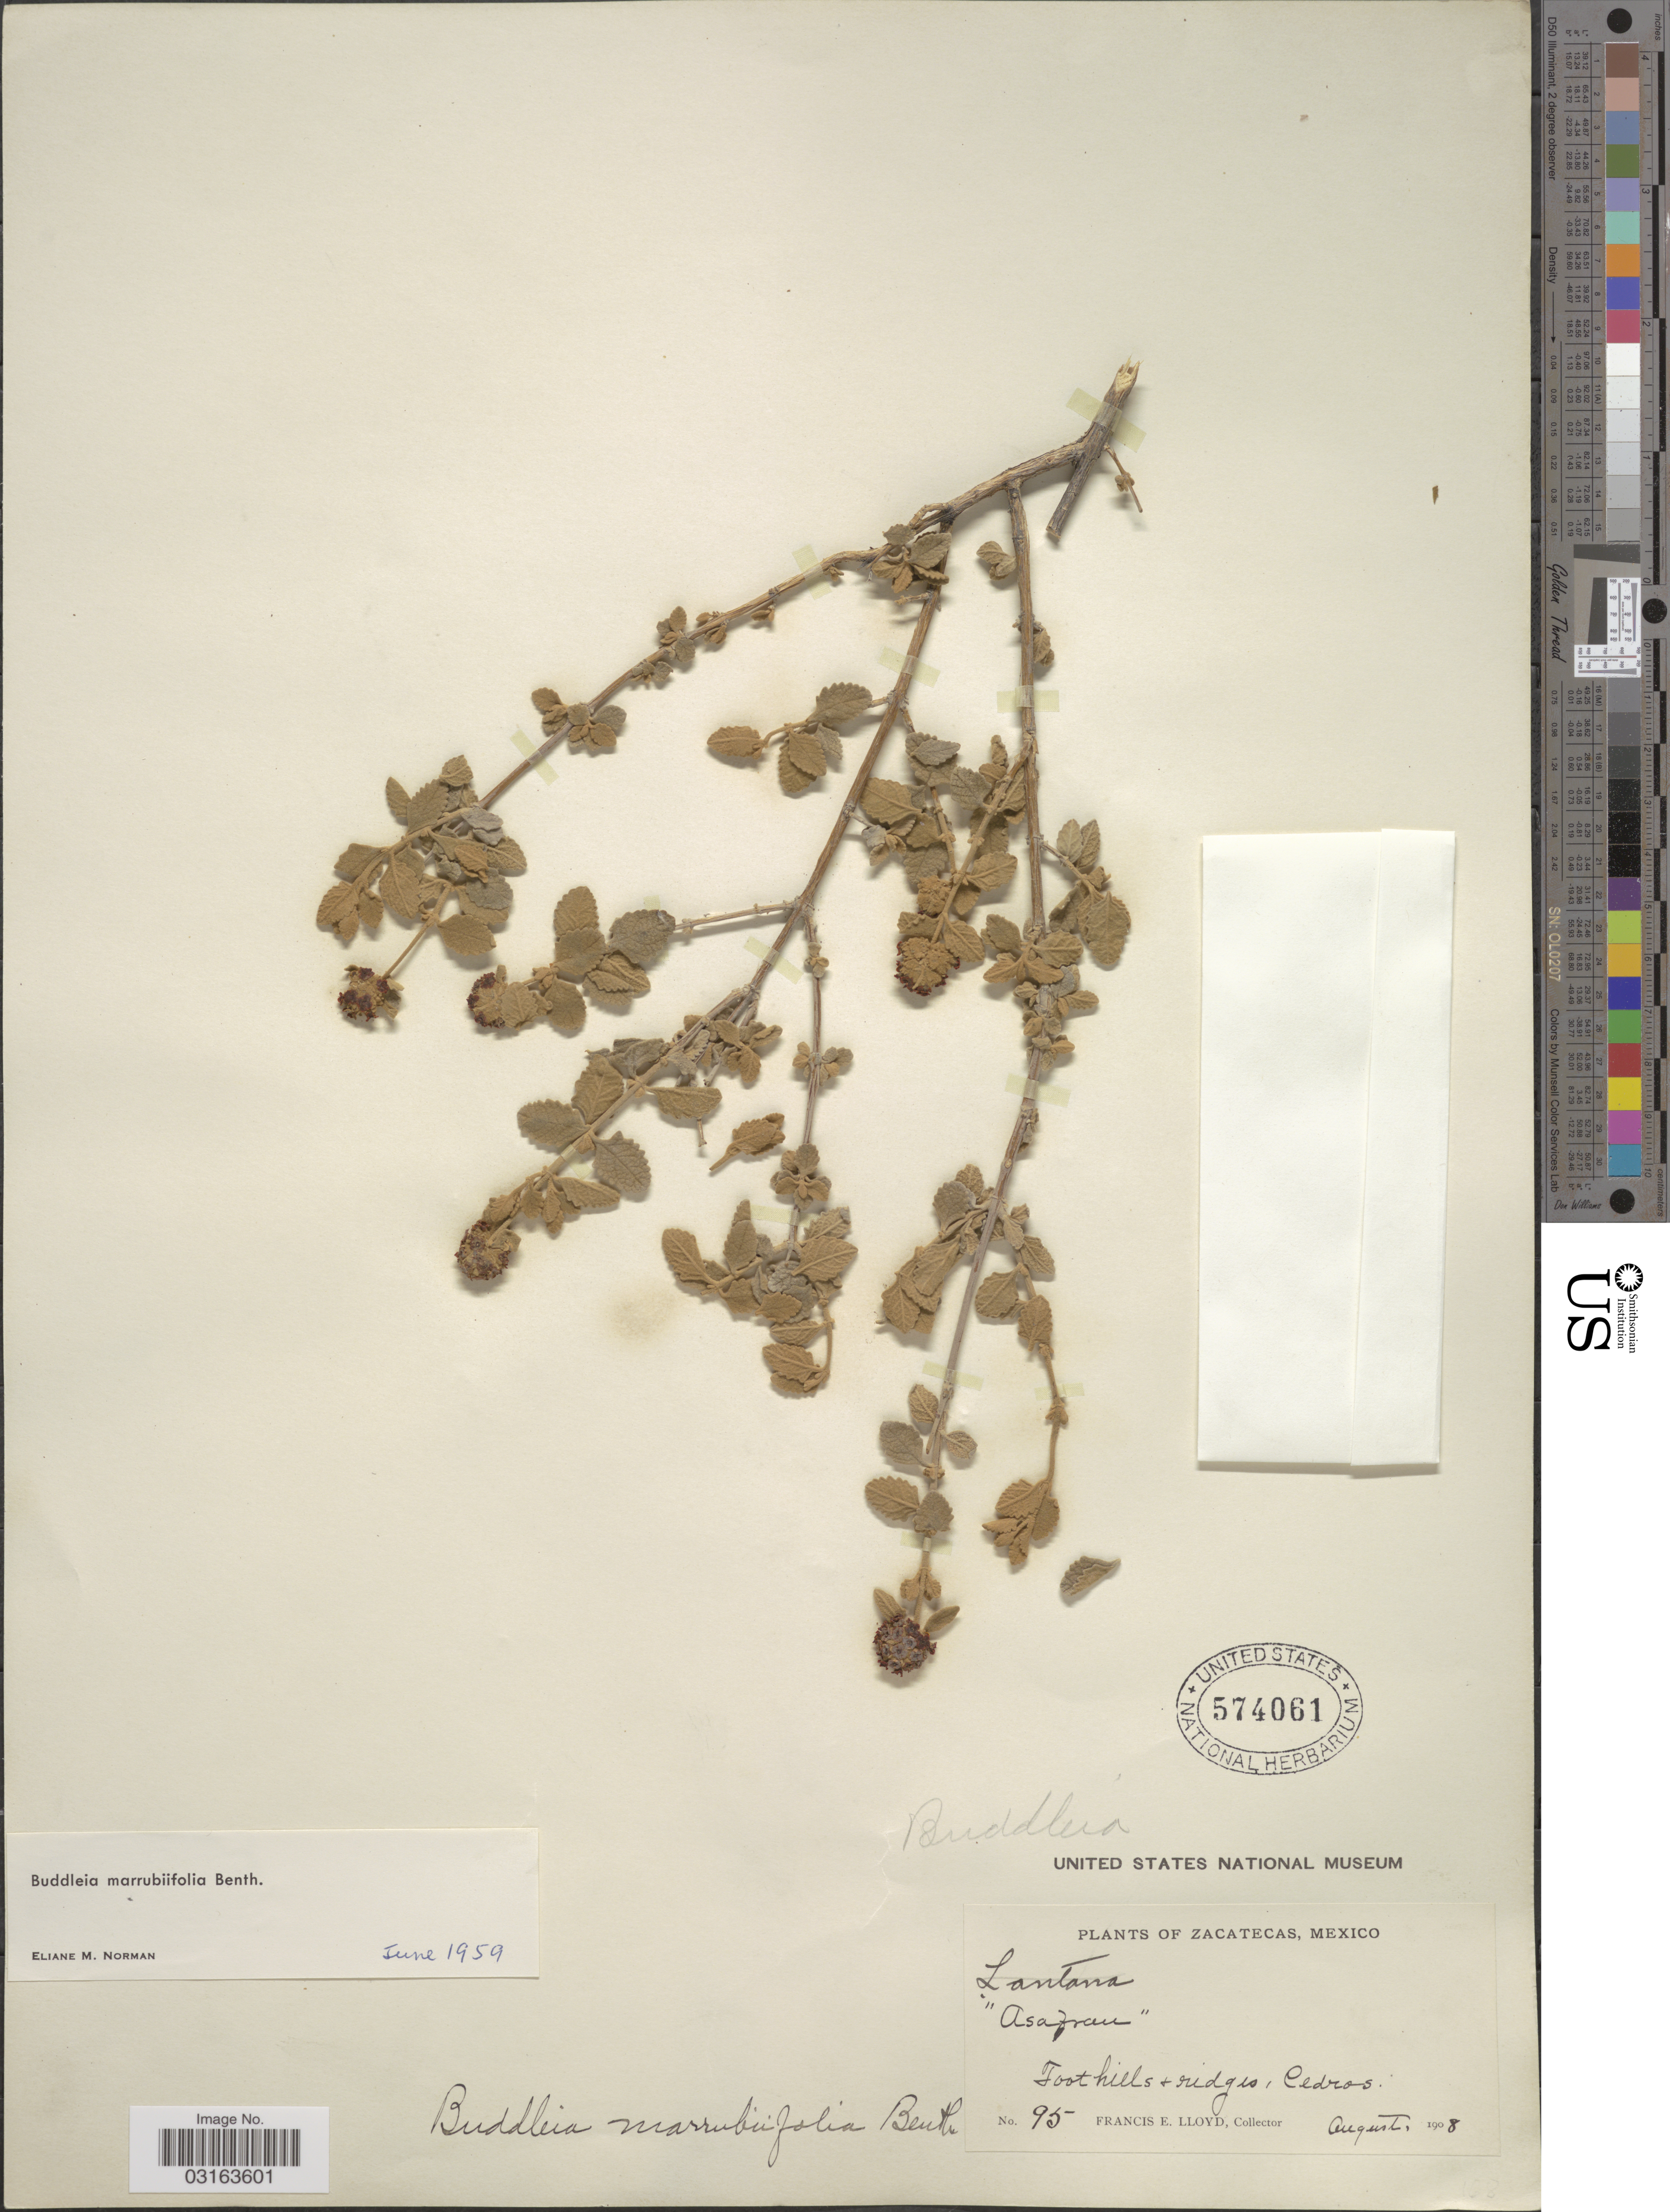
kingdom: Plantae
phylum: Tracheophyta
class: Magnoliopsida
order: Lamiales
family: Scrophulariaceae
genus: Buddleja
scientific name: Buddleja marrubiifolia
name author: Benth.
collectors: Lloyd, C. E.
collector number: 95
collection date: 1908-08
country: Mexico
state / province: Zacatecas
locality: Foothills & ridges, Cedros.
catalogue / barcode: US 574061